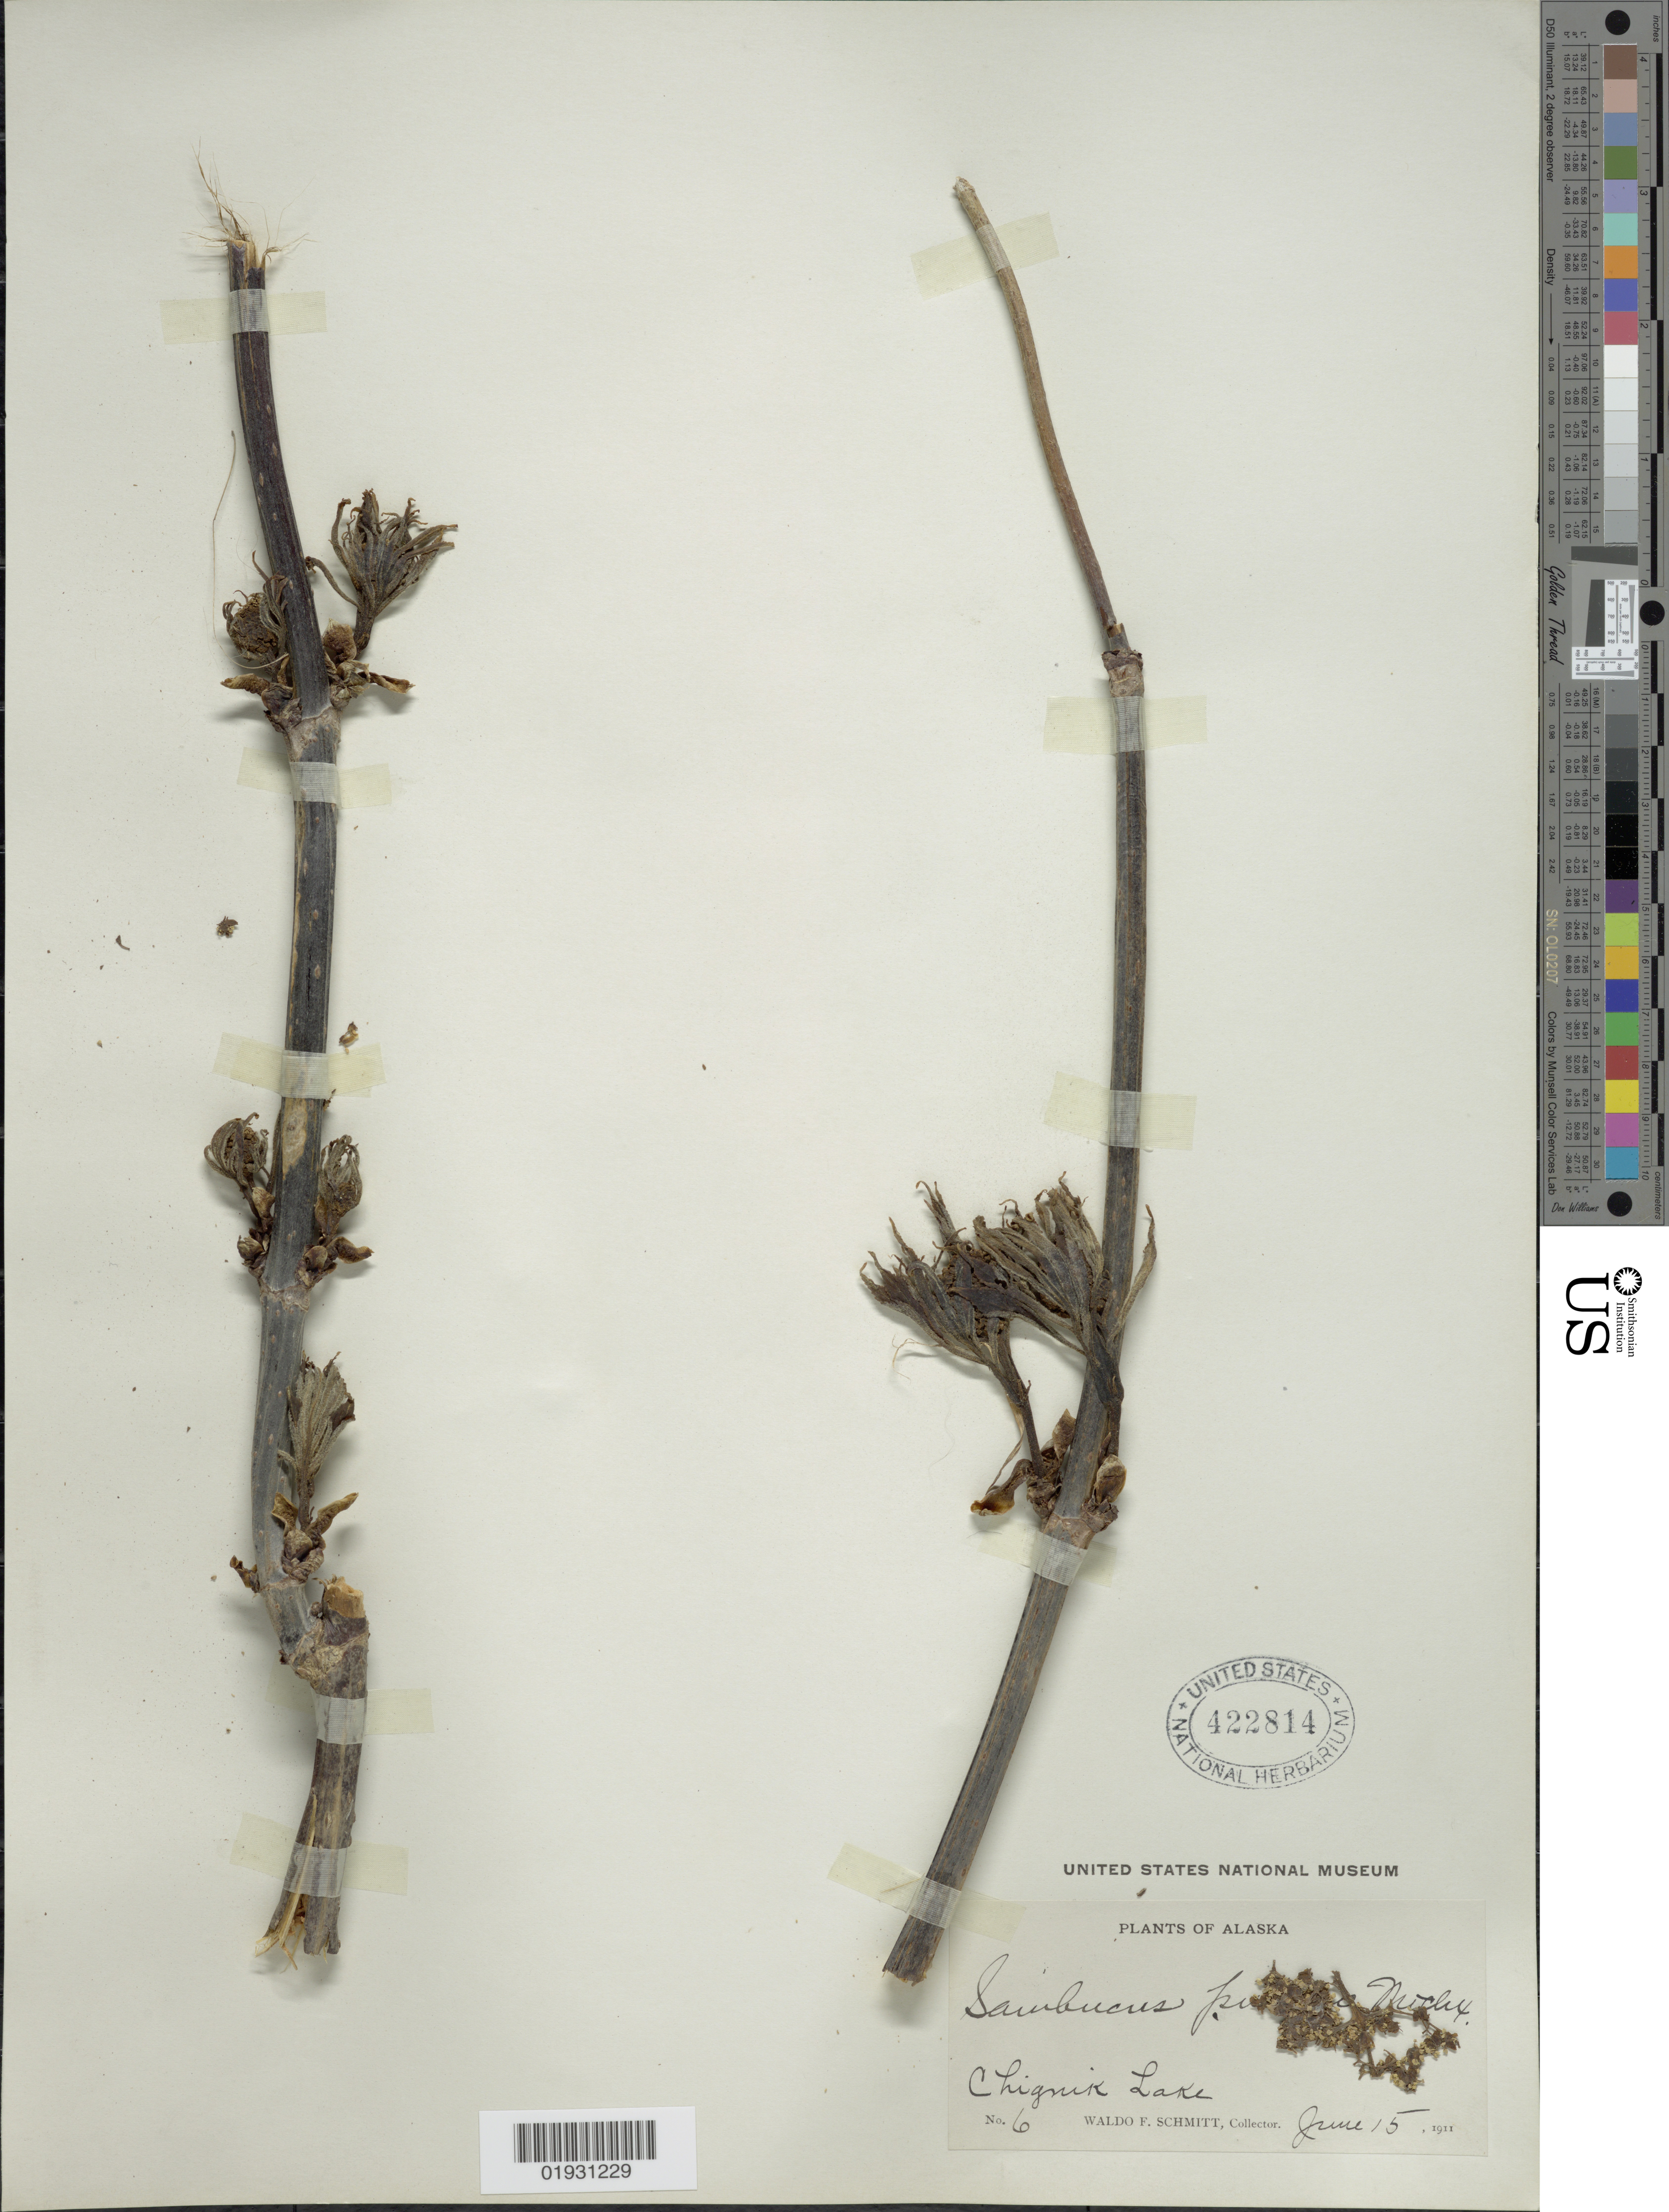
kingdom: Plantae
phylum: Tracheophyta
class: Magnoliopsida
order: Dipsacales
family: Viburnaceae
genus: Sambucus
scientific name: Sambucus pubens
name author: Michx.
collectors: W. F. Schmitt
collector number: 6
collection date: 1911-06-15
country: United States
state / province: Alaska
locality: Chignik Lake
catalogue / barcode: US 422814